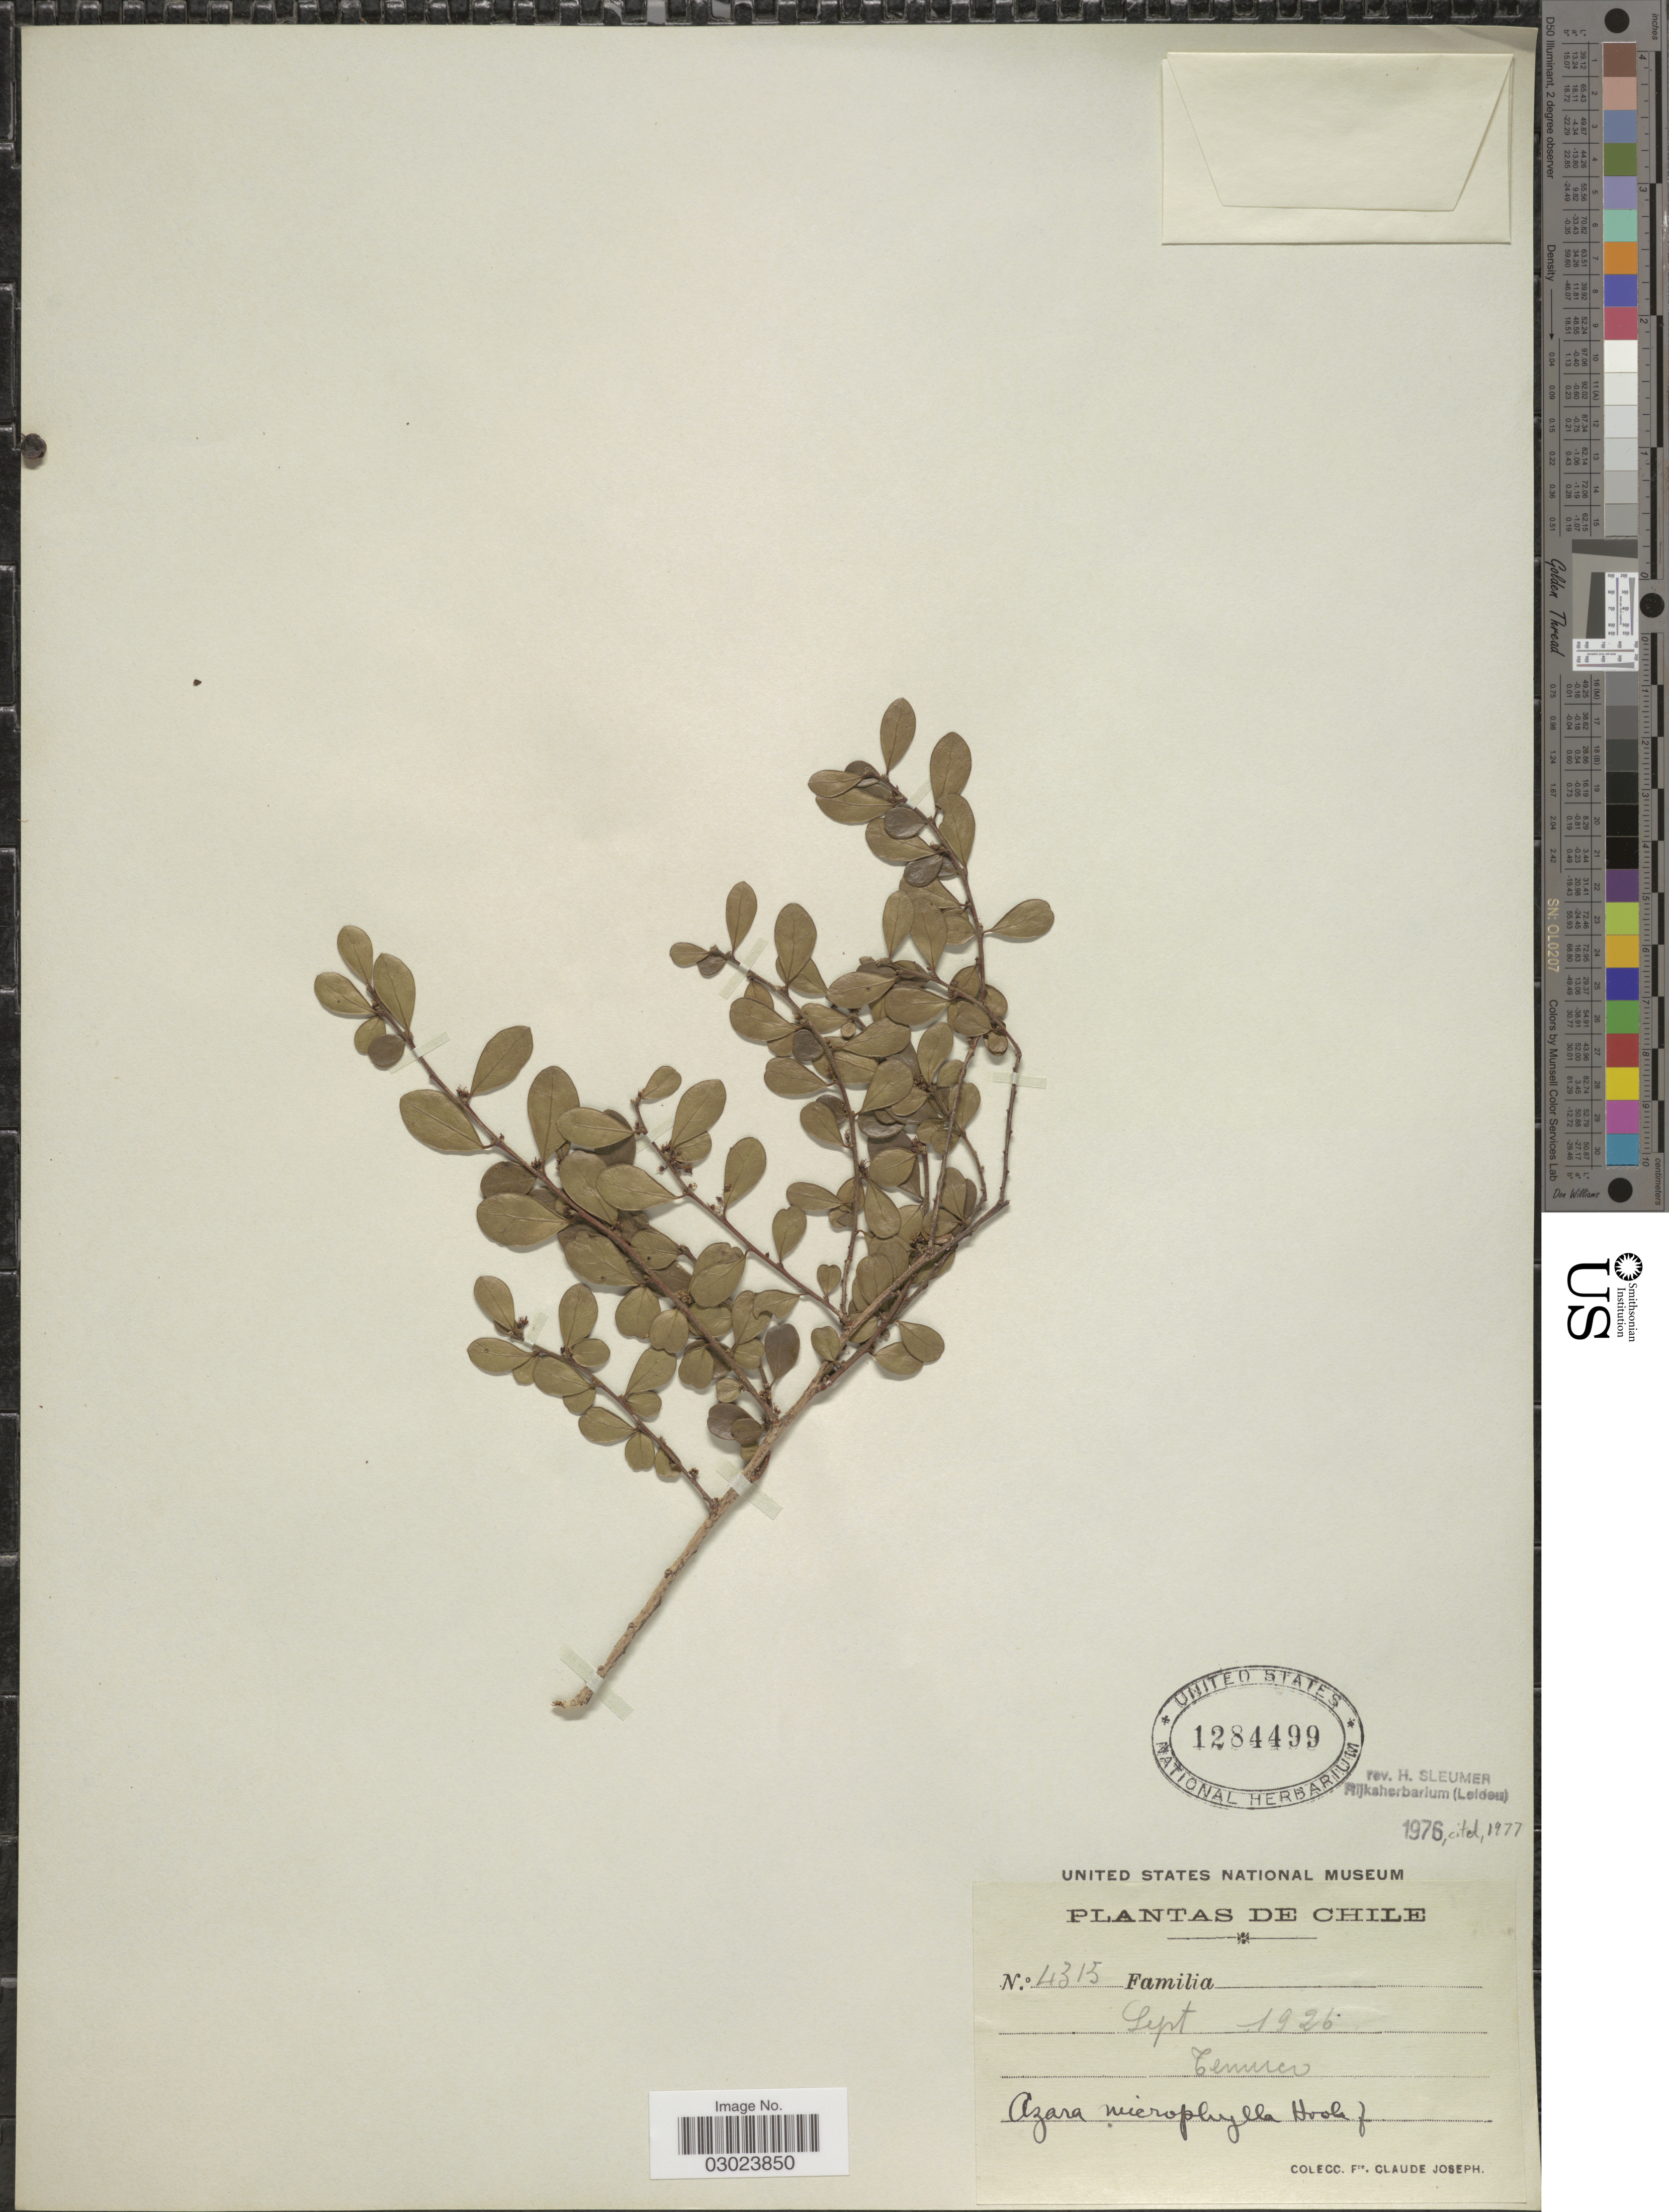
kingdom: Plantae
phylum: Tracheophyta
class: Magnoliopsida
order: Malpighiales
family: Salicaceae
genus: Azara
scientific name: Azara microphylla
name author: Hook. f.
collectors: Bro. Claude-Joseph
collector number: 4315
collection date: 1926-09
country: Chile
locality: Temuco.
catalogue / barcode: US 1284499